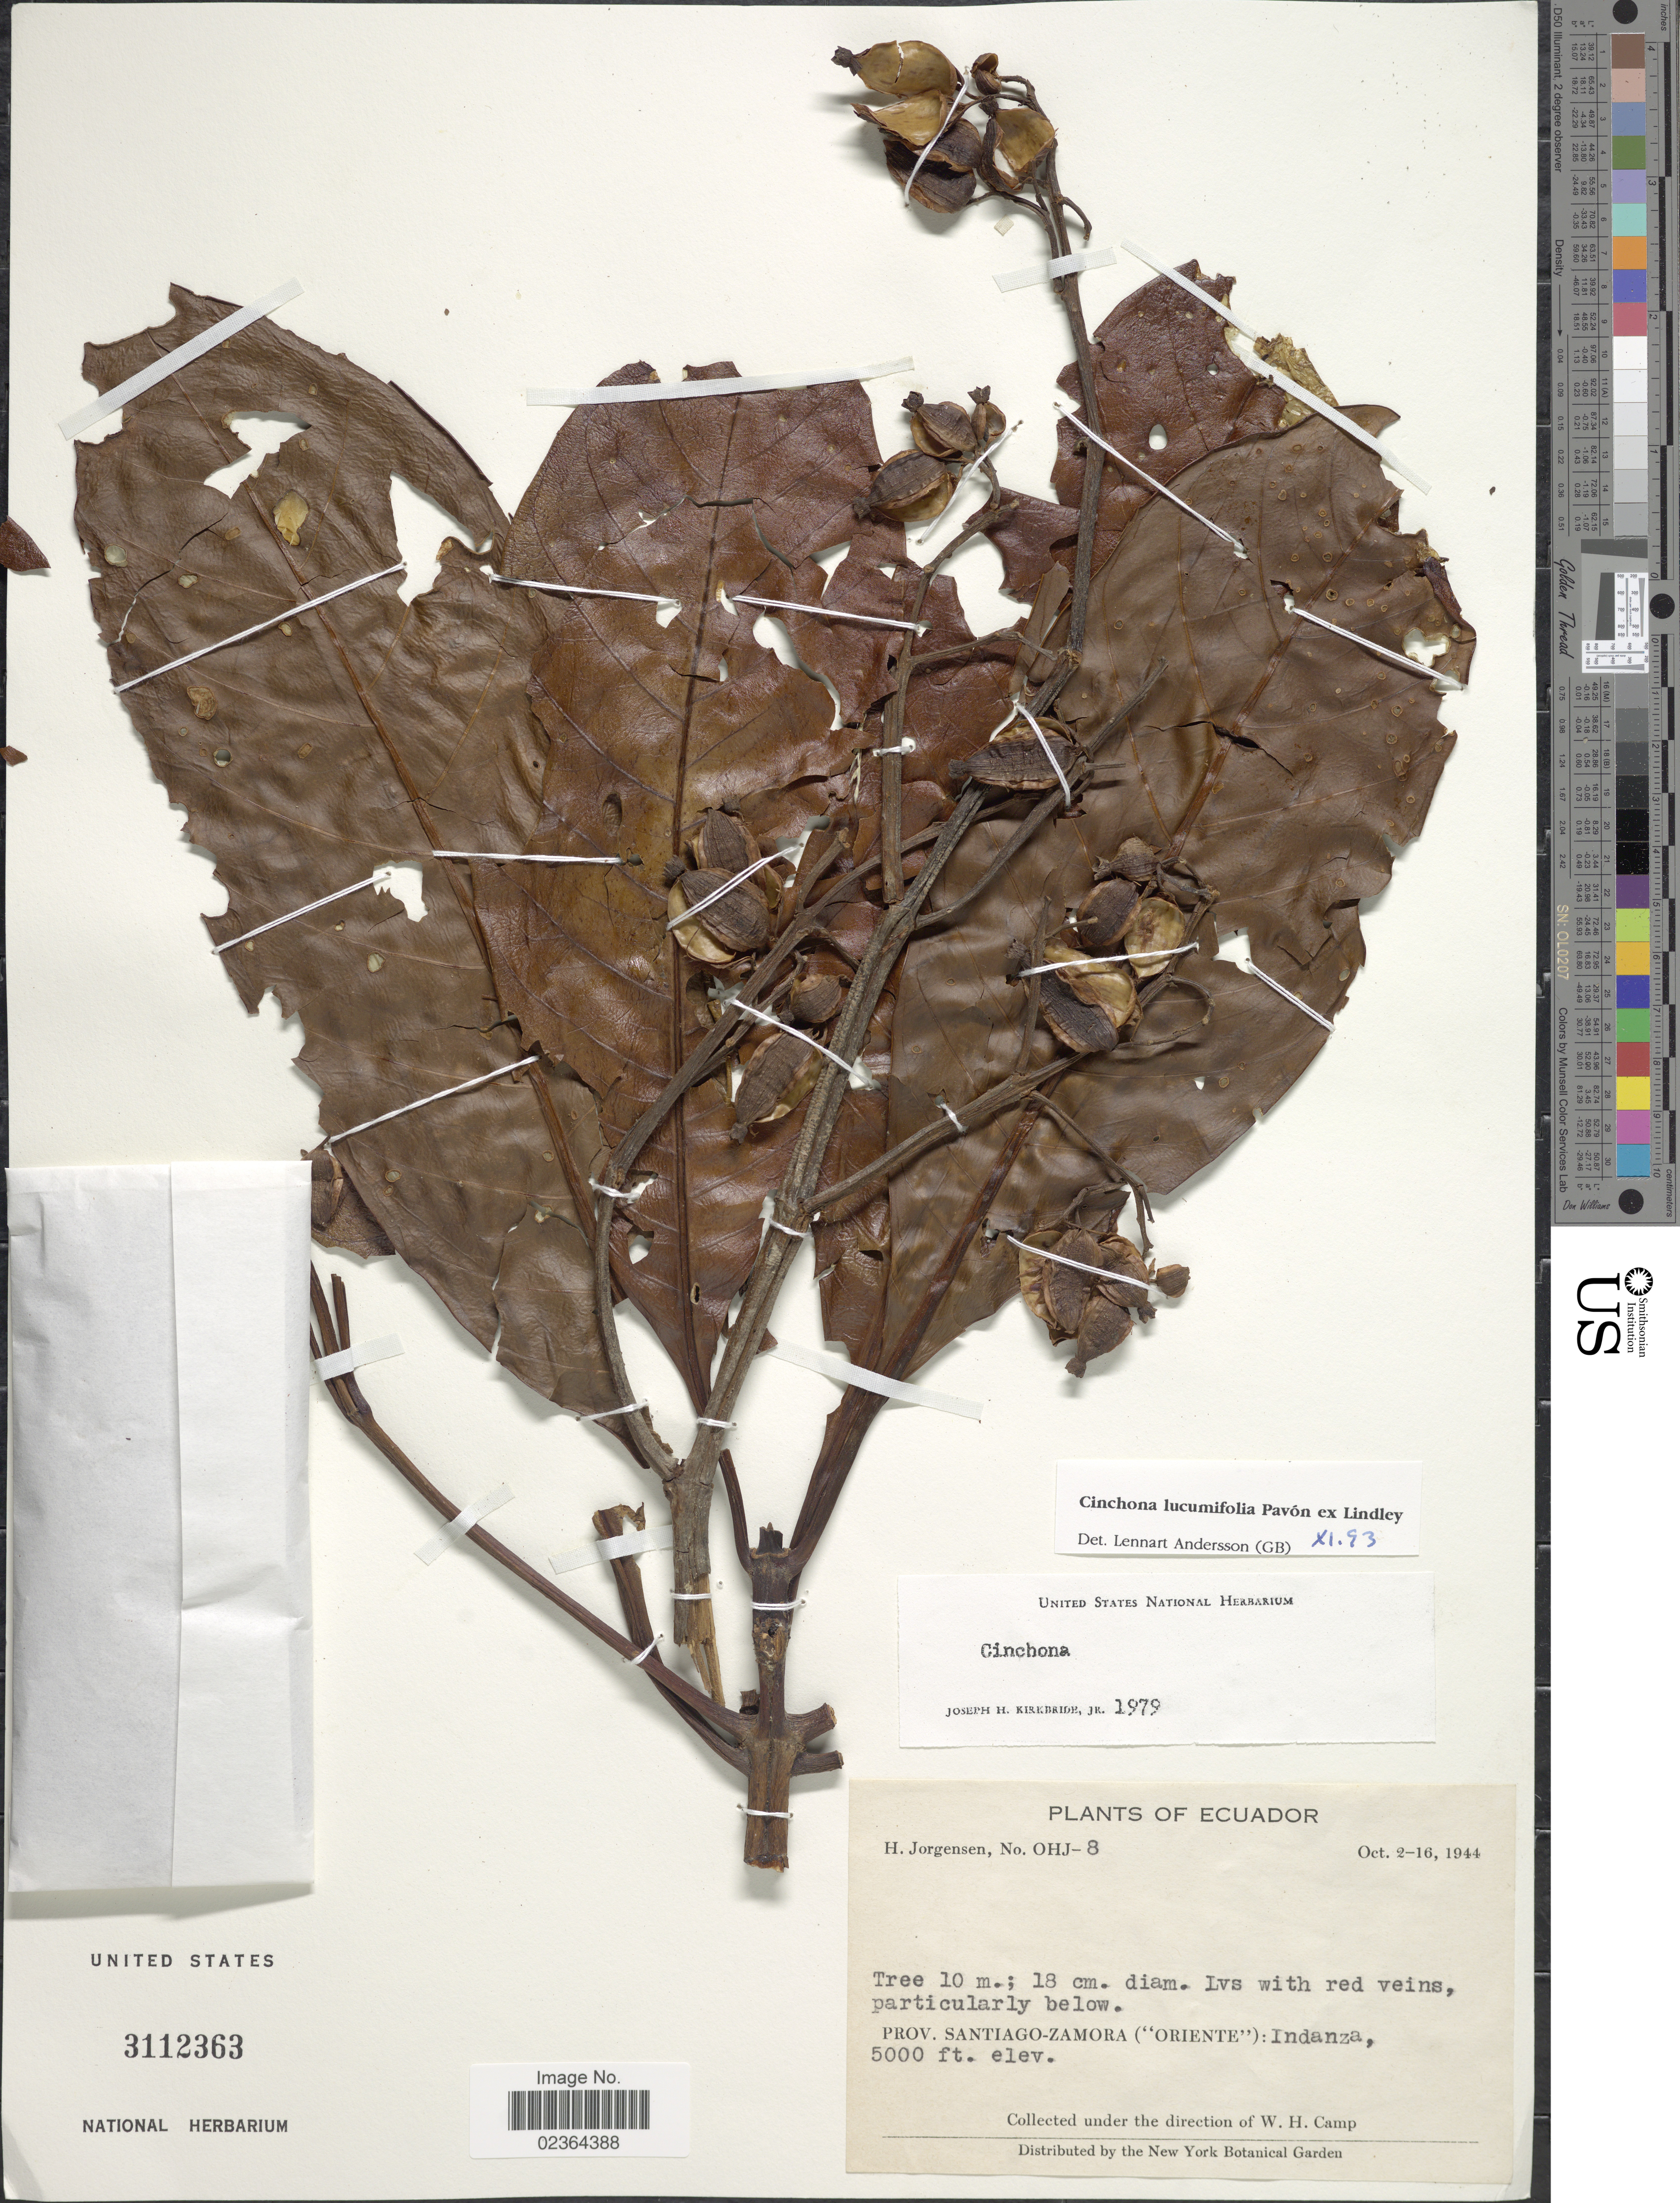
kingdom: Plantae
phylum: Tracheophyta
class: Magnoliopsida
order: Gentianales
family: Rubiaceae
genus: Cinchona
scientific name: Cinchona lucumifolia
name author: Pav. ex Lindl.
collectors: H. Jørgensen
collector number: OHJ-8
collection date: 1944-10-02/1944-10-16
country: Ecuador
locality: Prov. Santiago-Zamora (Oriente): Indanza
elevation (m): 1524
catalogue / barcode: US 3112363